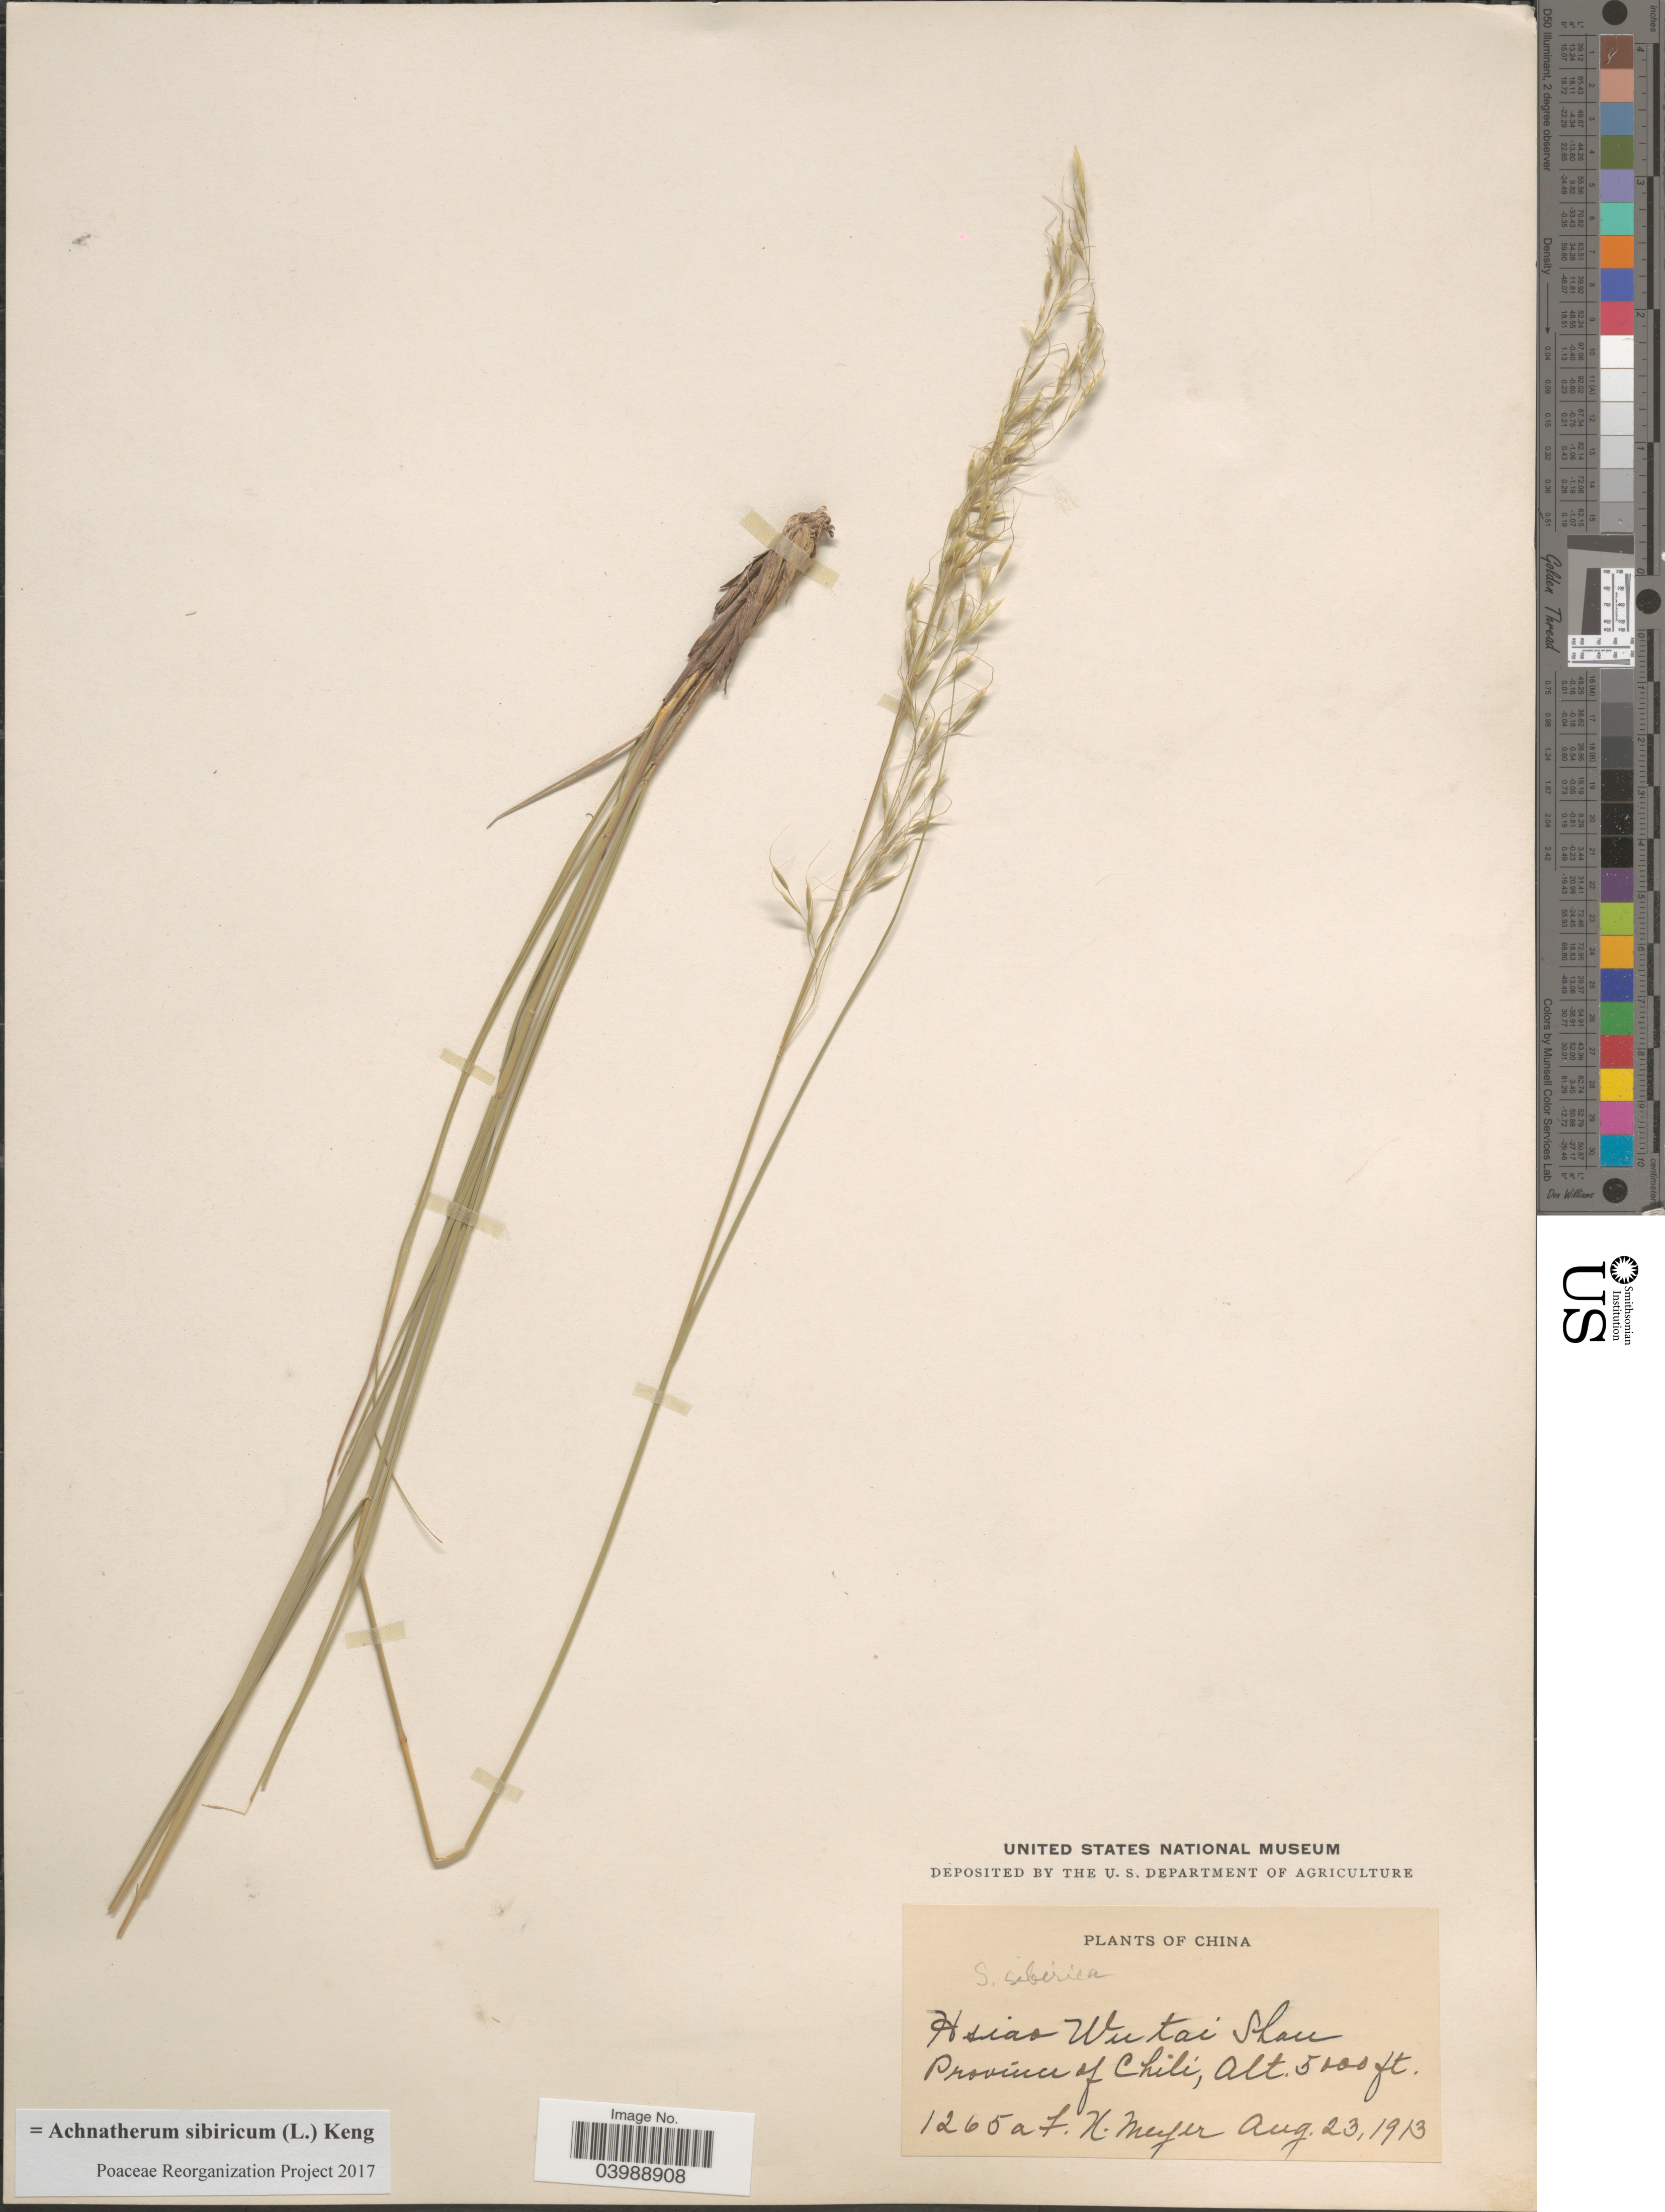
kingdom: Plantae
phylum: Tracheophyta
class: Liliopsida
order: Poales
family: Poaceae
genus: Achnatherum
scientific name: Achnatherum sibiricum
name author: (L.) Keng ex Tzvelev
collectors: F. N. Meyer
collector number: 1265a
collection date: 1913-08-23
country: China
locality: Hsiao Wu tai Shau. Province of Chili.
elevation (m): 1524